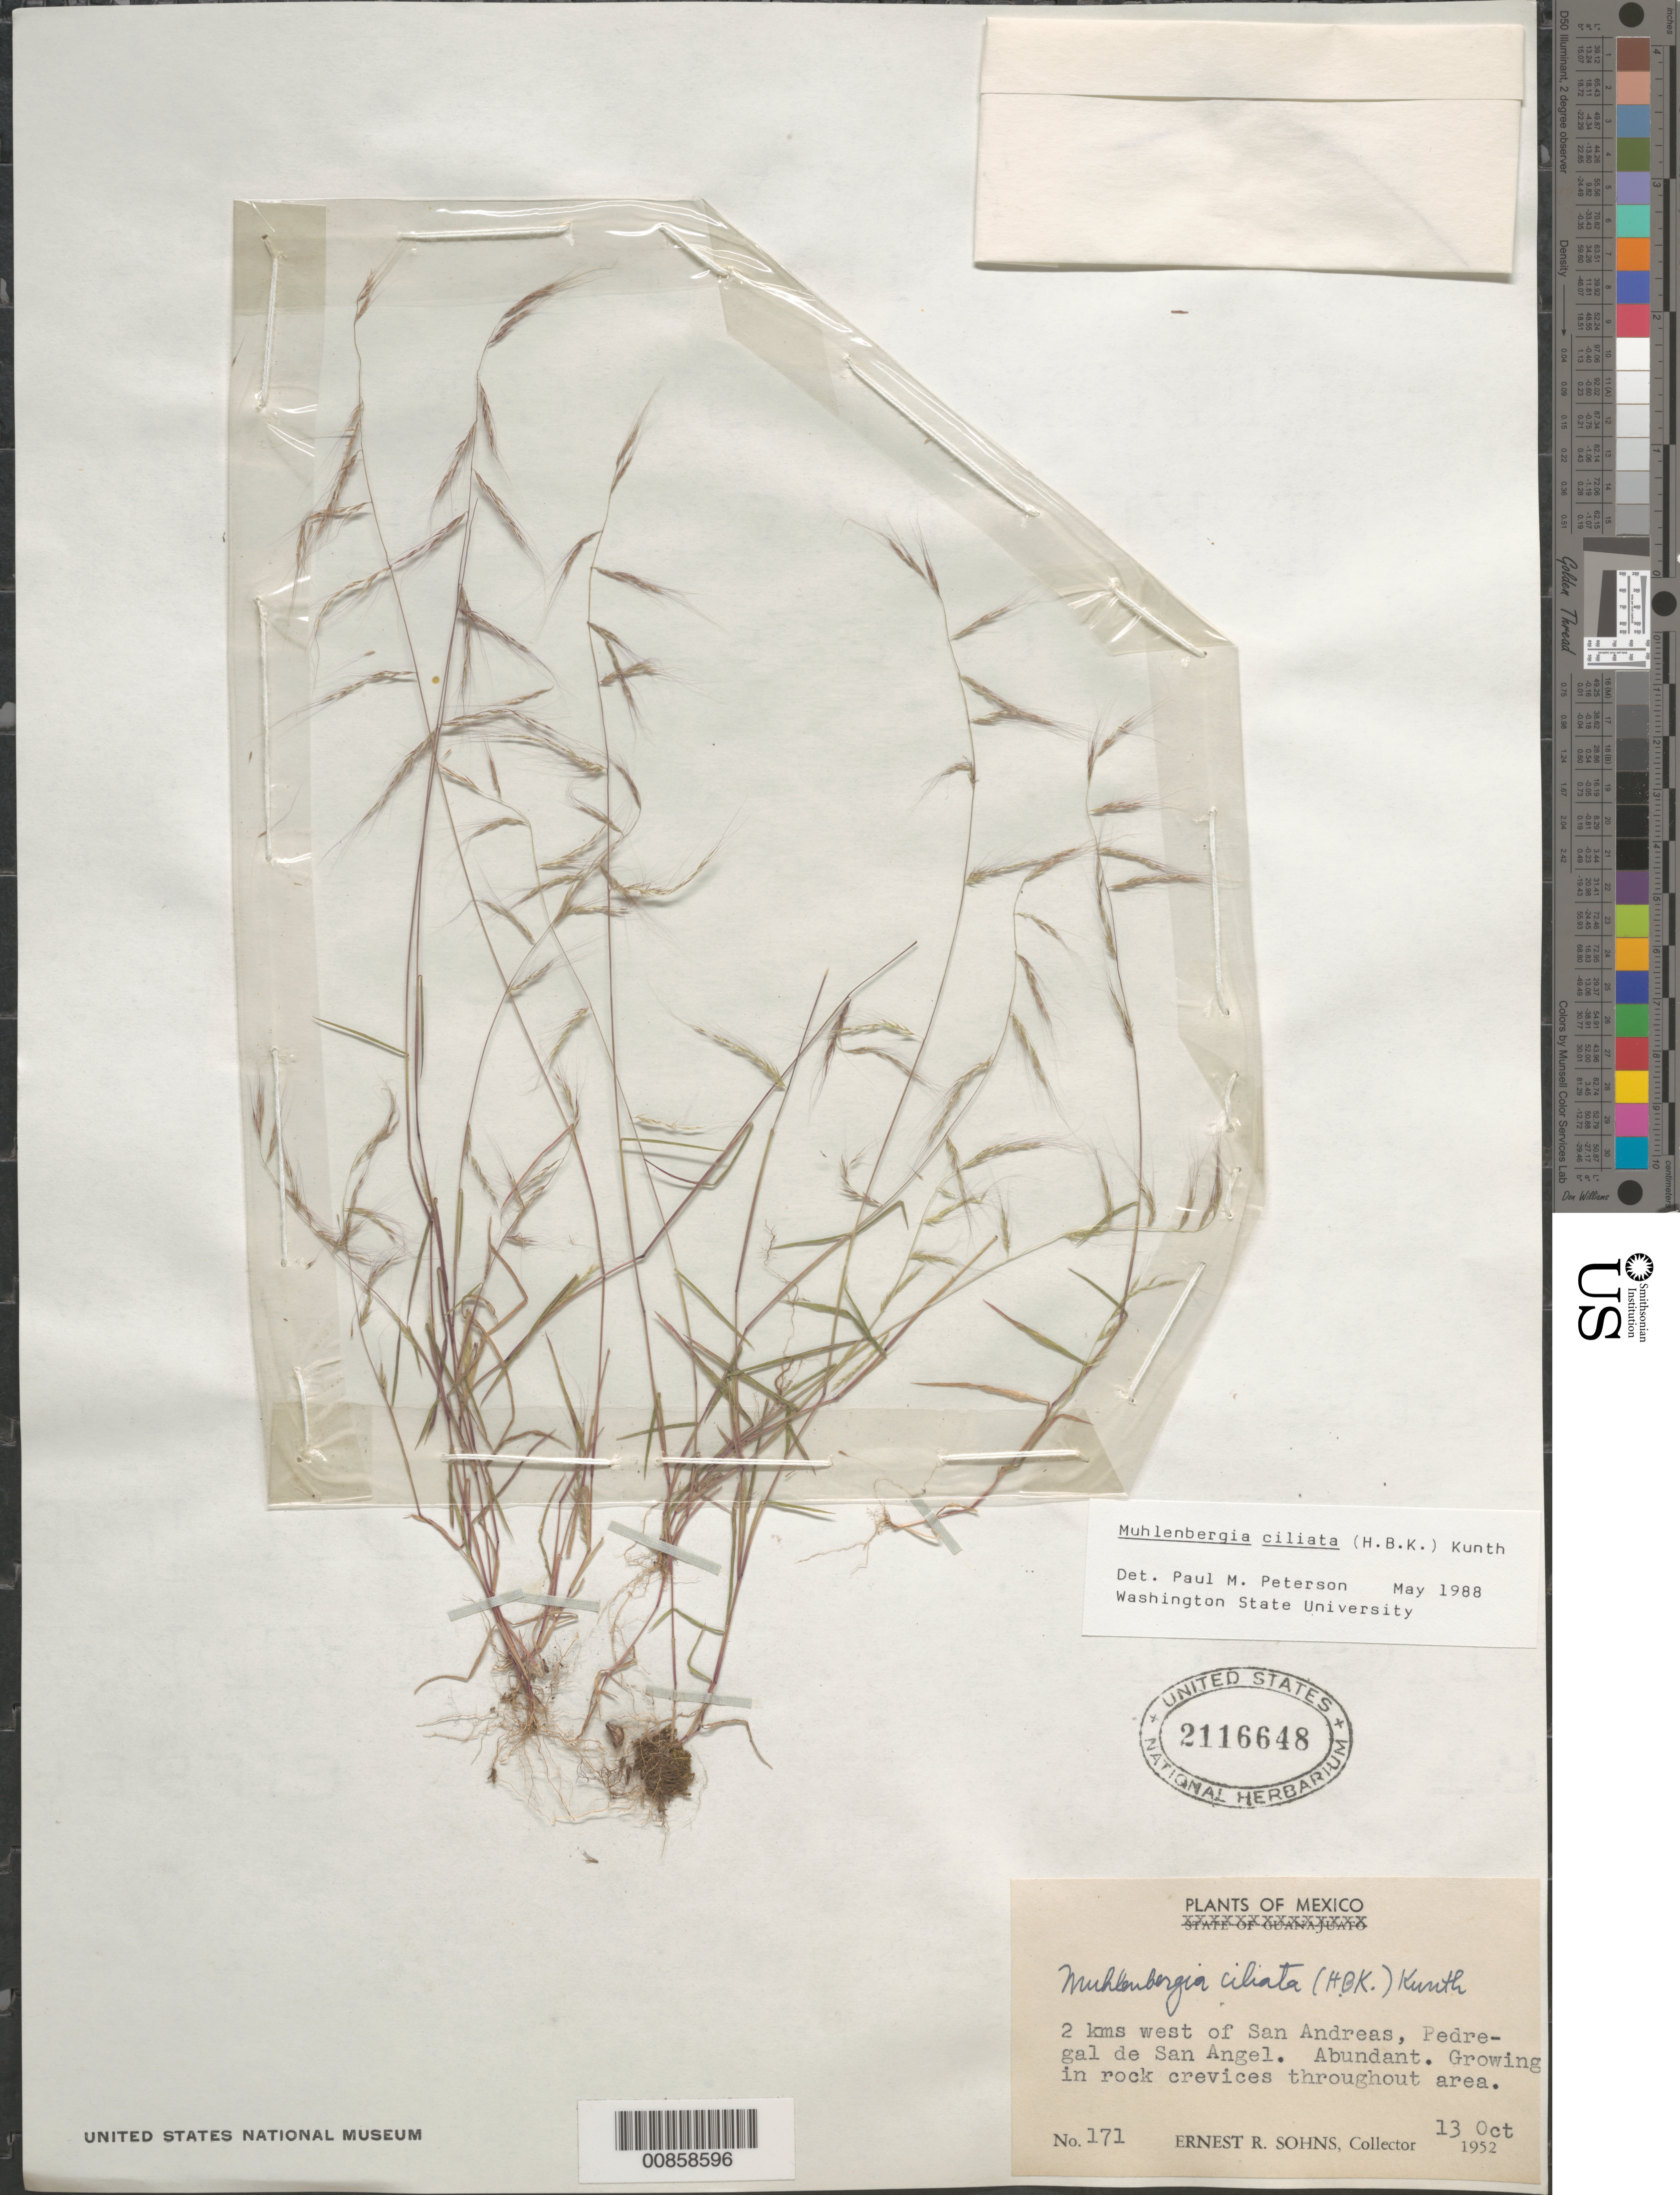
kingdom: Plantae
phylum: Tracheophyta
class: Liliopsida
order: Poales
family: Poaceae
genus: Muhlenbergia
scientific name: Muhlenbergia ciliata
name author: (Kunth) Trin.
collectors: E. R. Sohns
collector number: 171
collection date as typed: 13 Oct 1952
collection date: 1952-10-13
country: Mexico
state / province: Distrito Federal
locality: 2 km W of San Andres, Pedregal de San Angel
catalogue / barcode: US 2116648